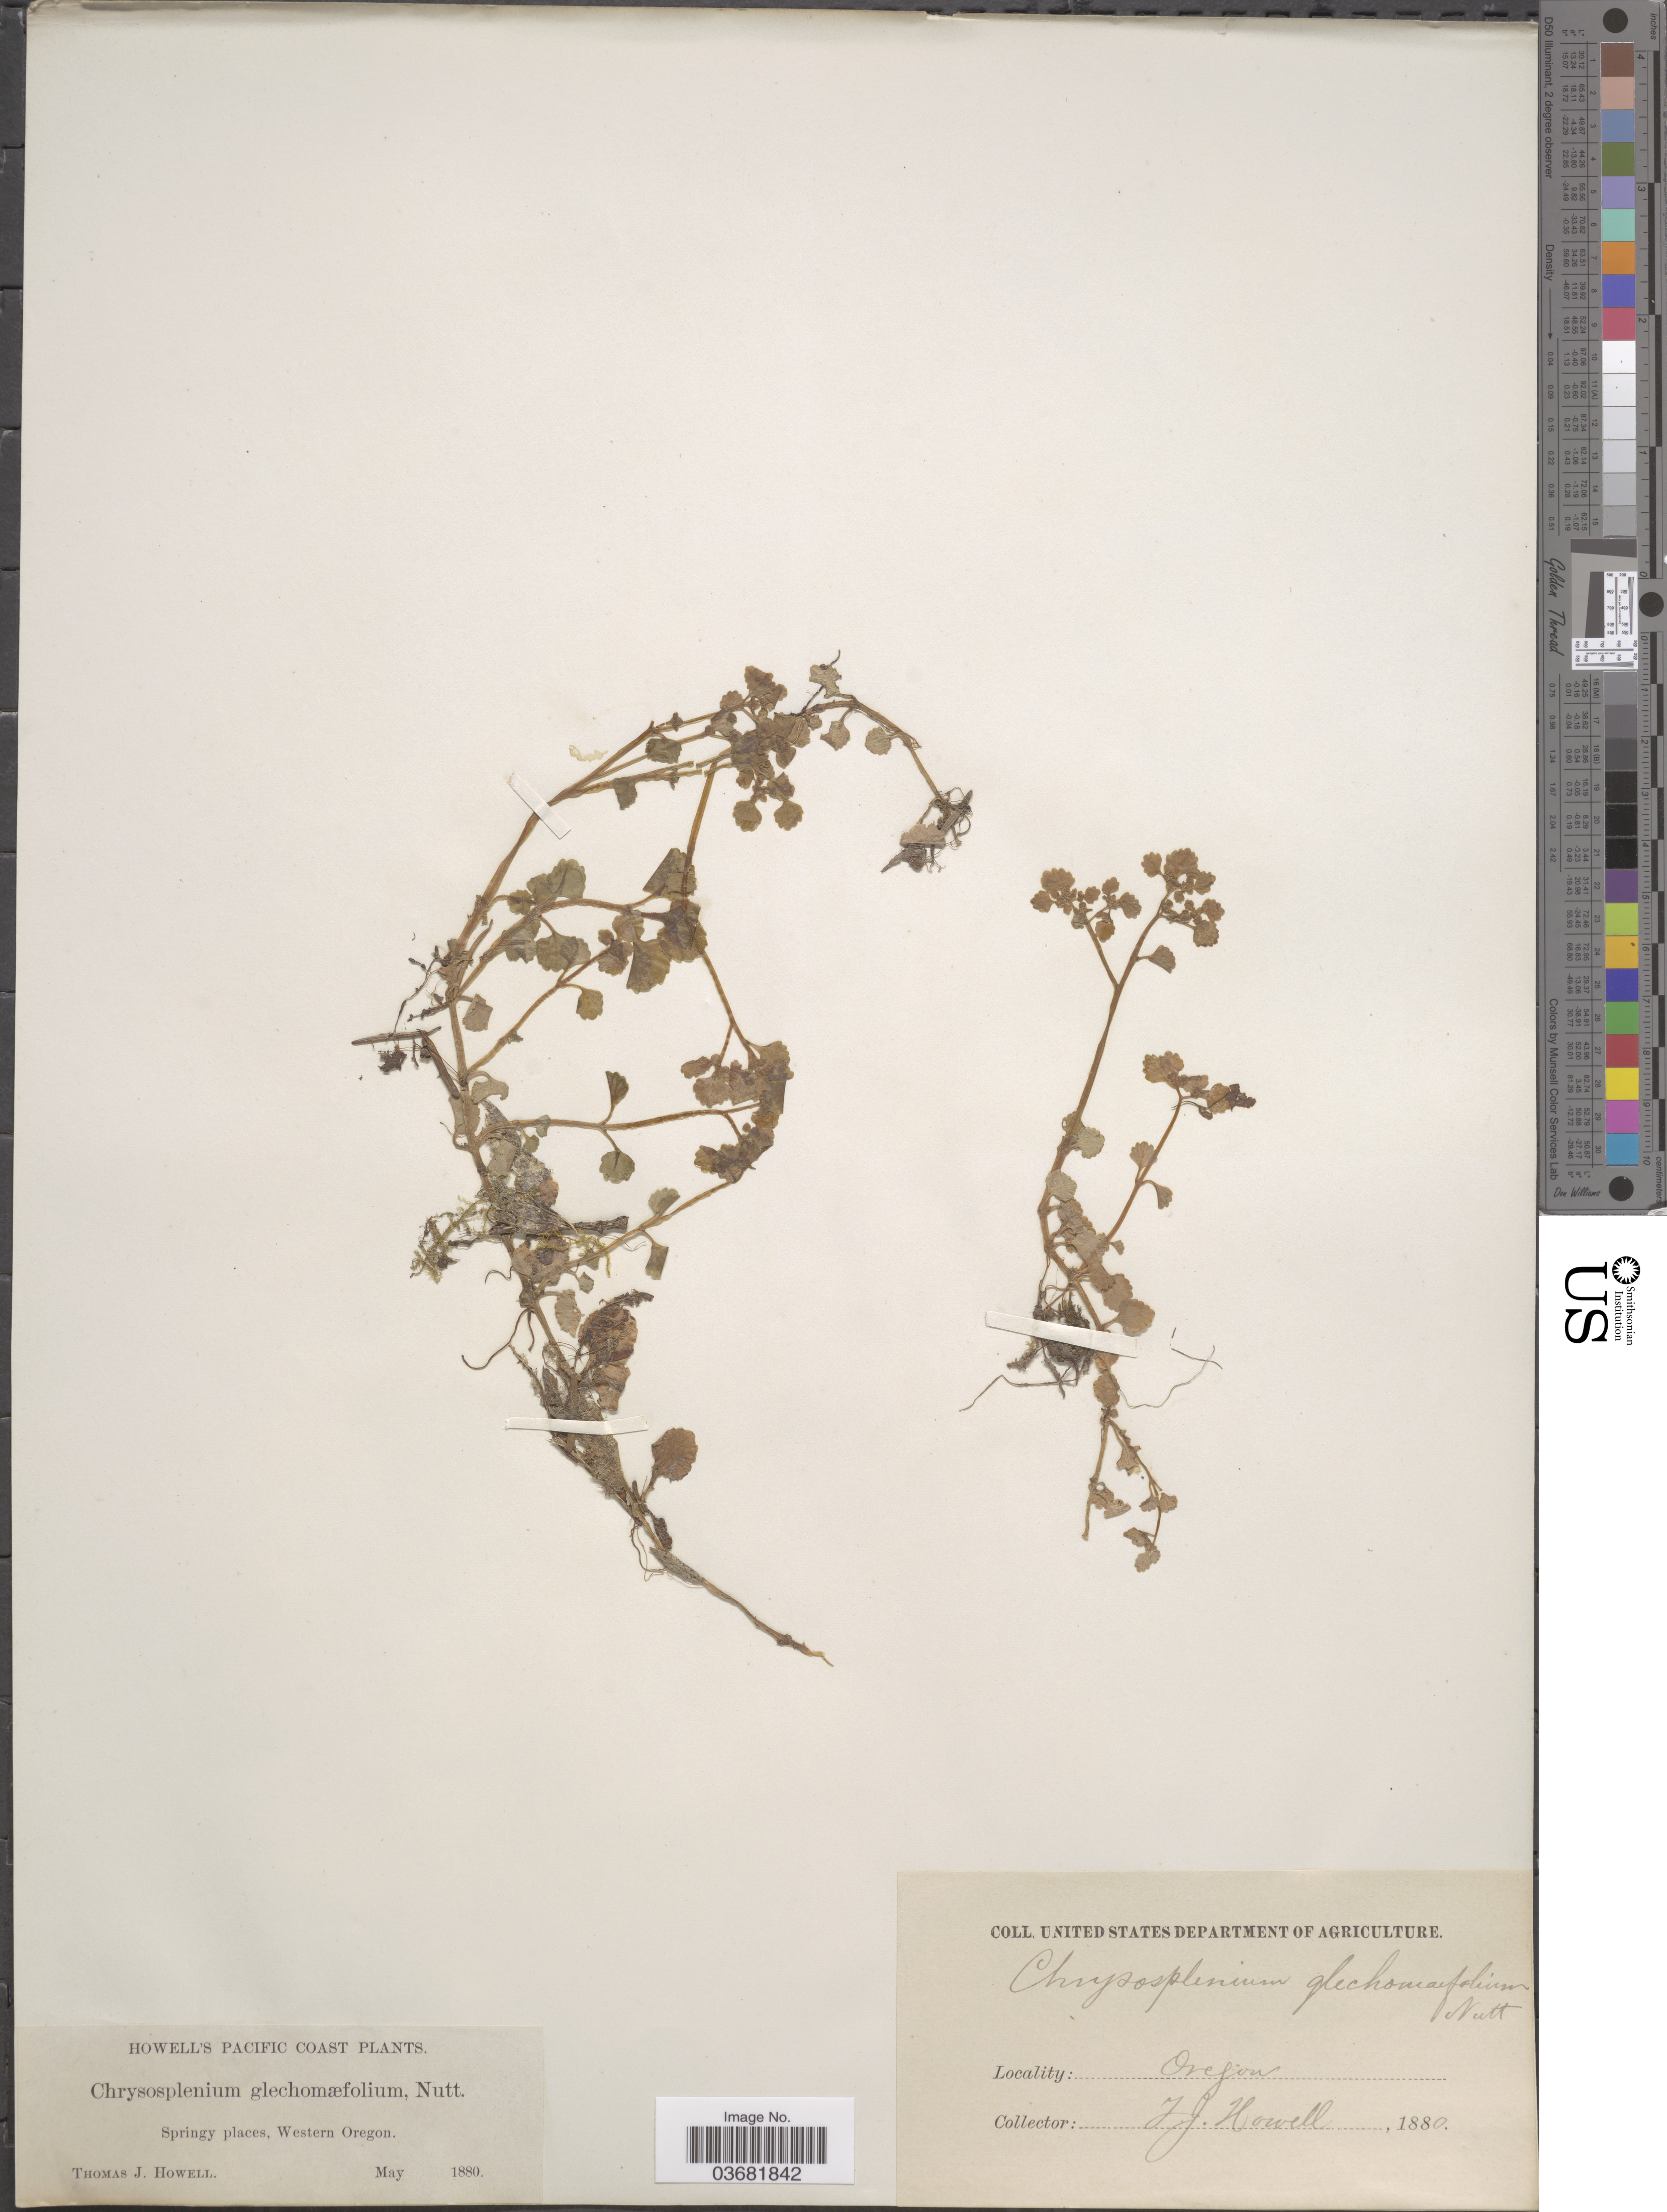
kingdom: Plantae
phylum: Tracheophyta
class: Magnoliopsida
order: Saxifragales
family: Saxifragaceae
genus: Chrysosplenium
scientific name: Chrysosplenium glechomifolium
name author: Nutt.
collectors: T. J. Howell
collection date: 1880-05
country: United States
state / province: Oregon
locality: Howell's Pacific Coast. Springy places, Western Oregon.